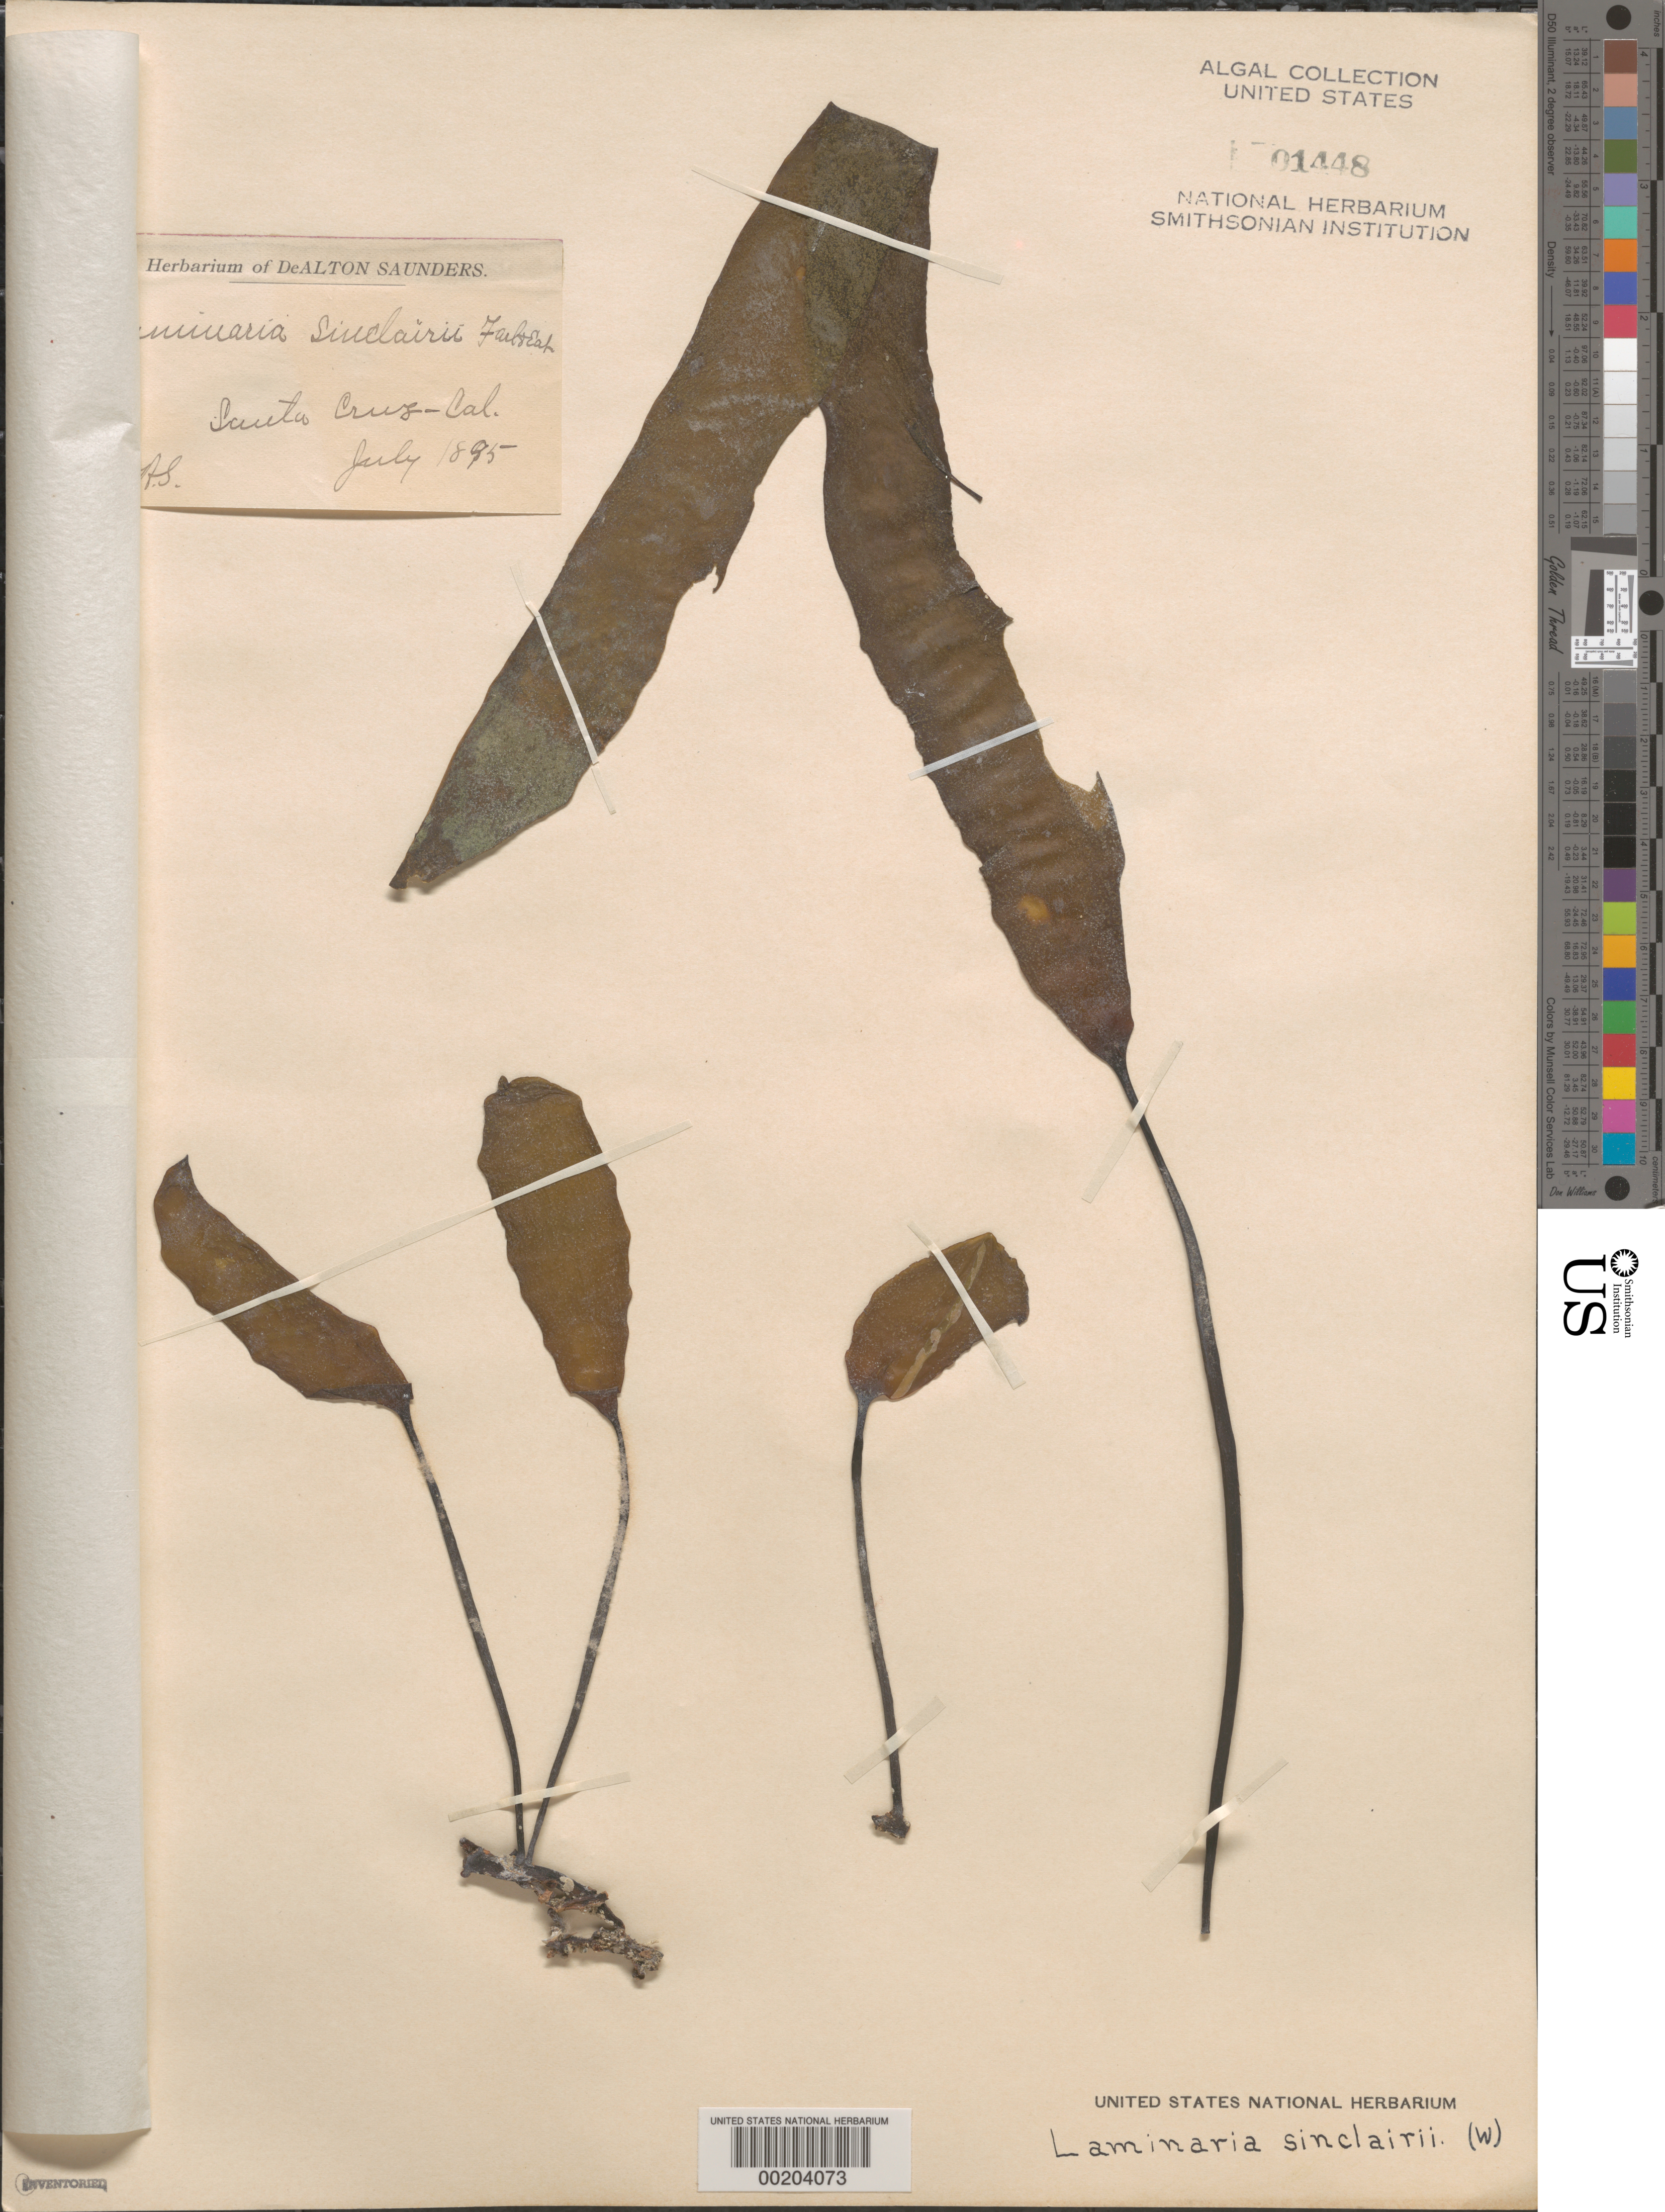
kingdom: Chromista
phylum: Ochrophyta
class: Phaeophyceae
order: Laminariales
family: Laminariaceae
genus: Laminaria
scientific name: Laminaria sinclairii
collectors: D. Saunders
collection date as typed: Jul 1895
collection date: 1895-07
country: United States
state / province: California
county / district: Santa Cruz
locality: Santa Cruz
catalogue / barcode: US 1448